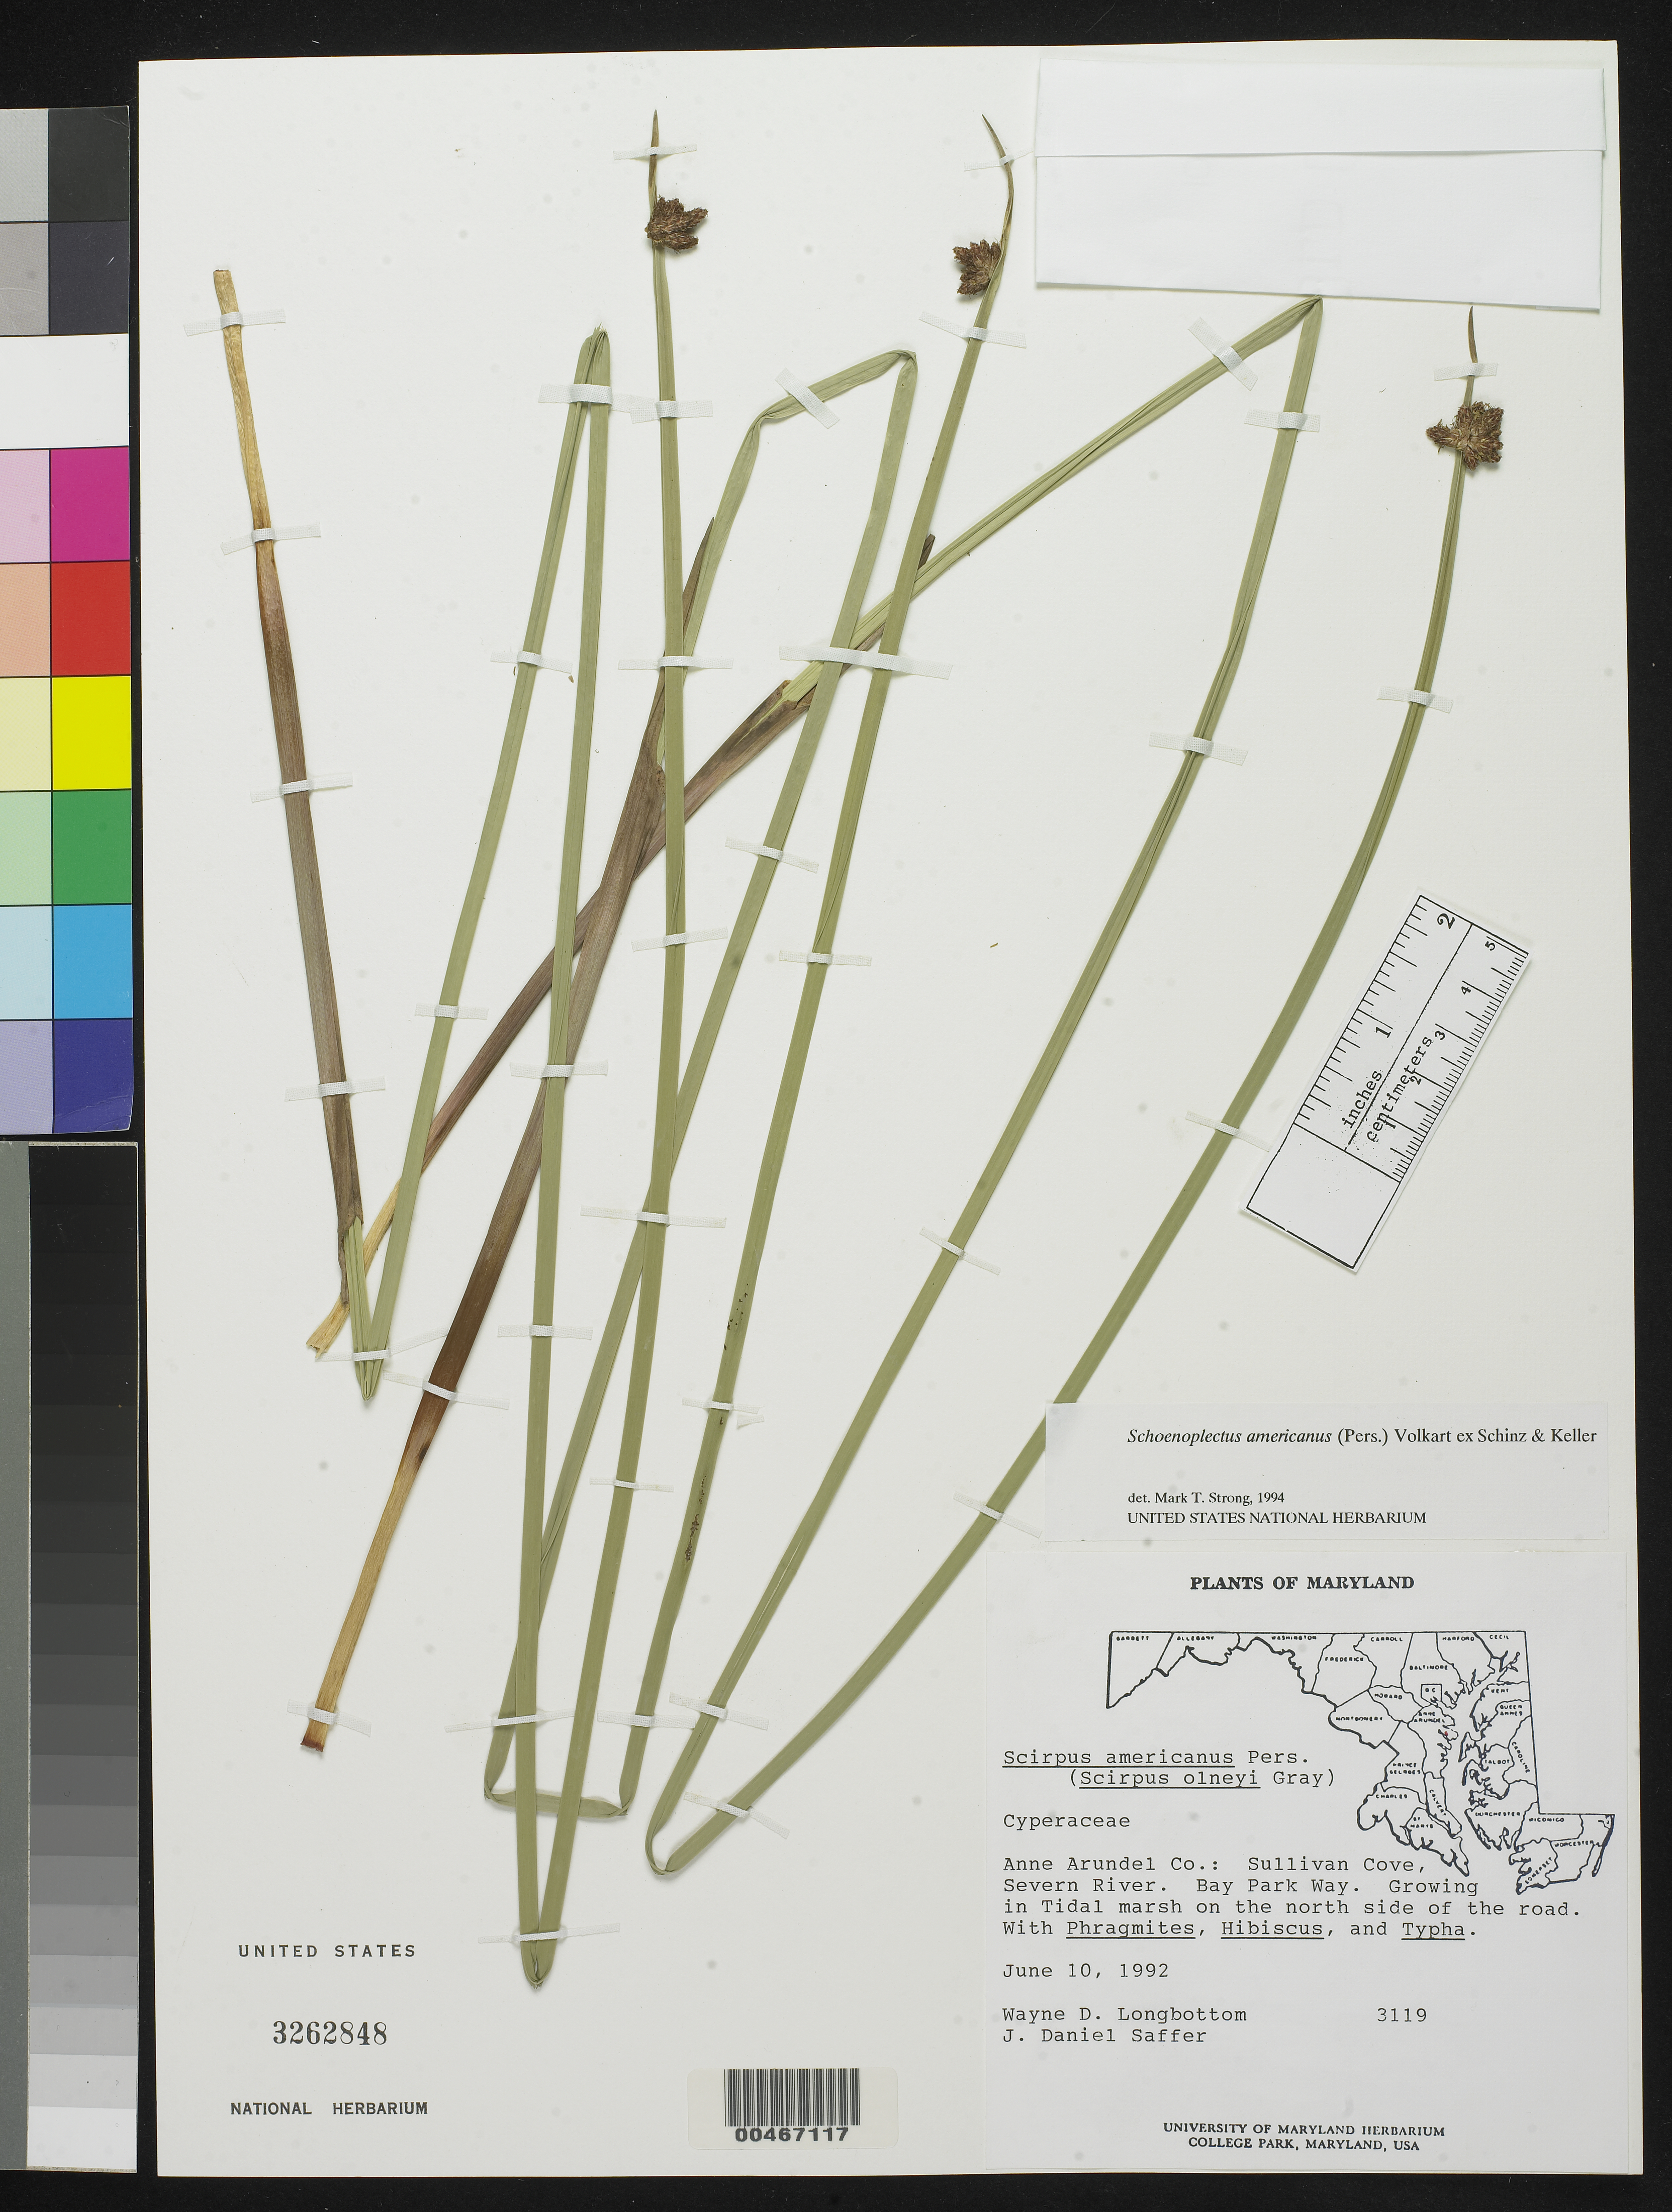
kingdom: Plantae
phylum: Tracheophyta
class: Liliopsida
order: Poales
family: Cyperaceae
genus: Schoenoplectus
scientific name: Schoenoplectus americanus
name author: (Pers.) Volkart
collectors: W. D. Longbottom & J. Saffer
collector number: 3119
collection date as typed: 10 Jun 1992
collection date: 1992-06-10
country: United States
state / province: Maryland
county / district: Anne Arundel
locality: Sullivan Cove, Severn River, Bay Park Way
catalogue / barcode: US 3262848